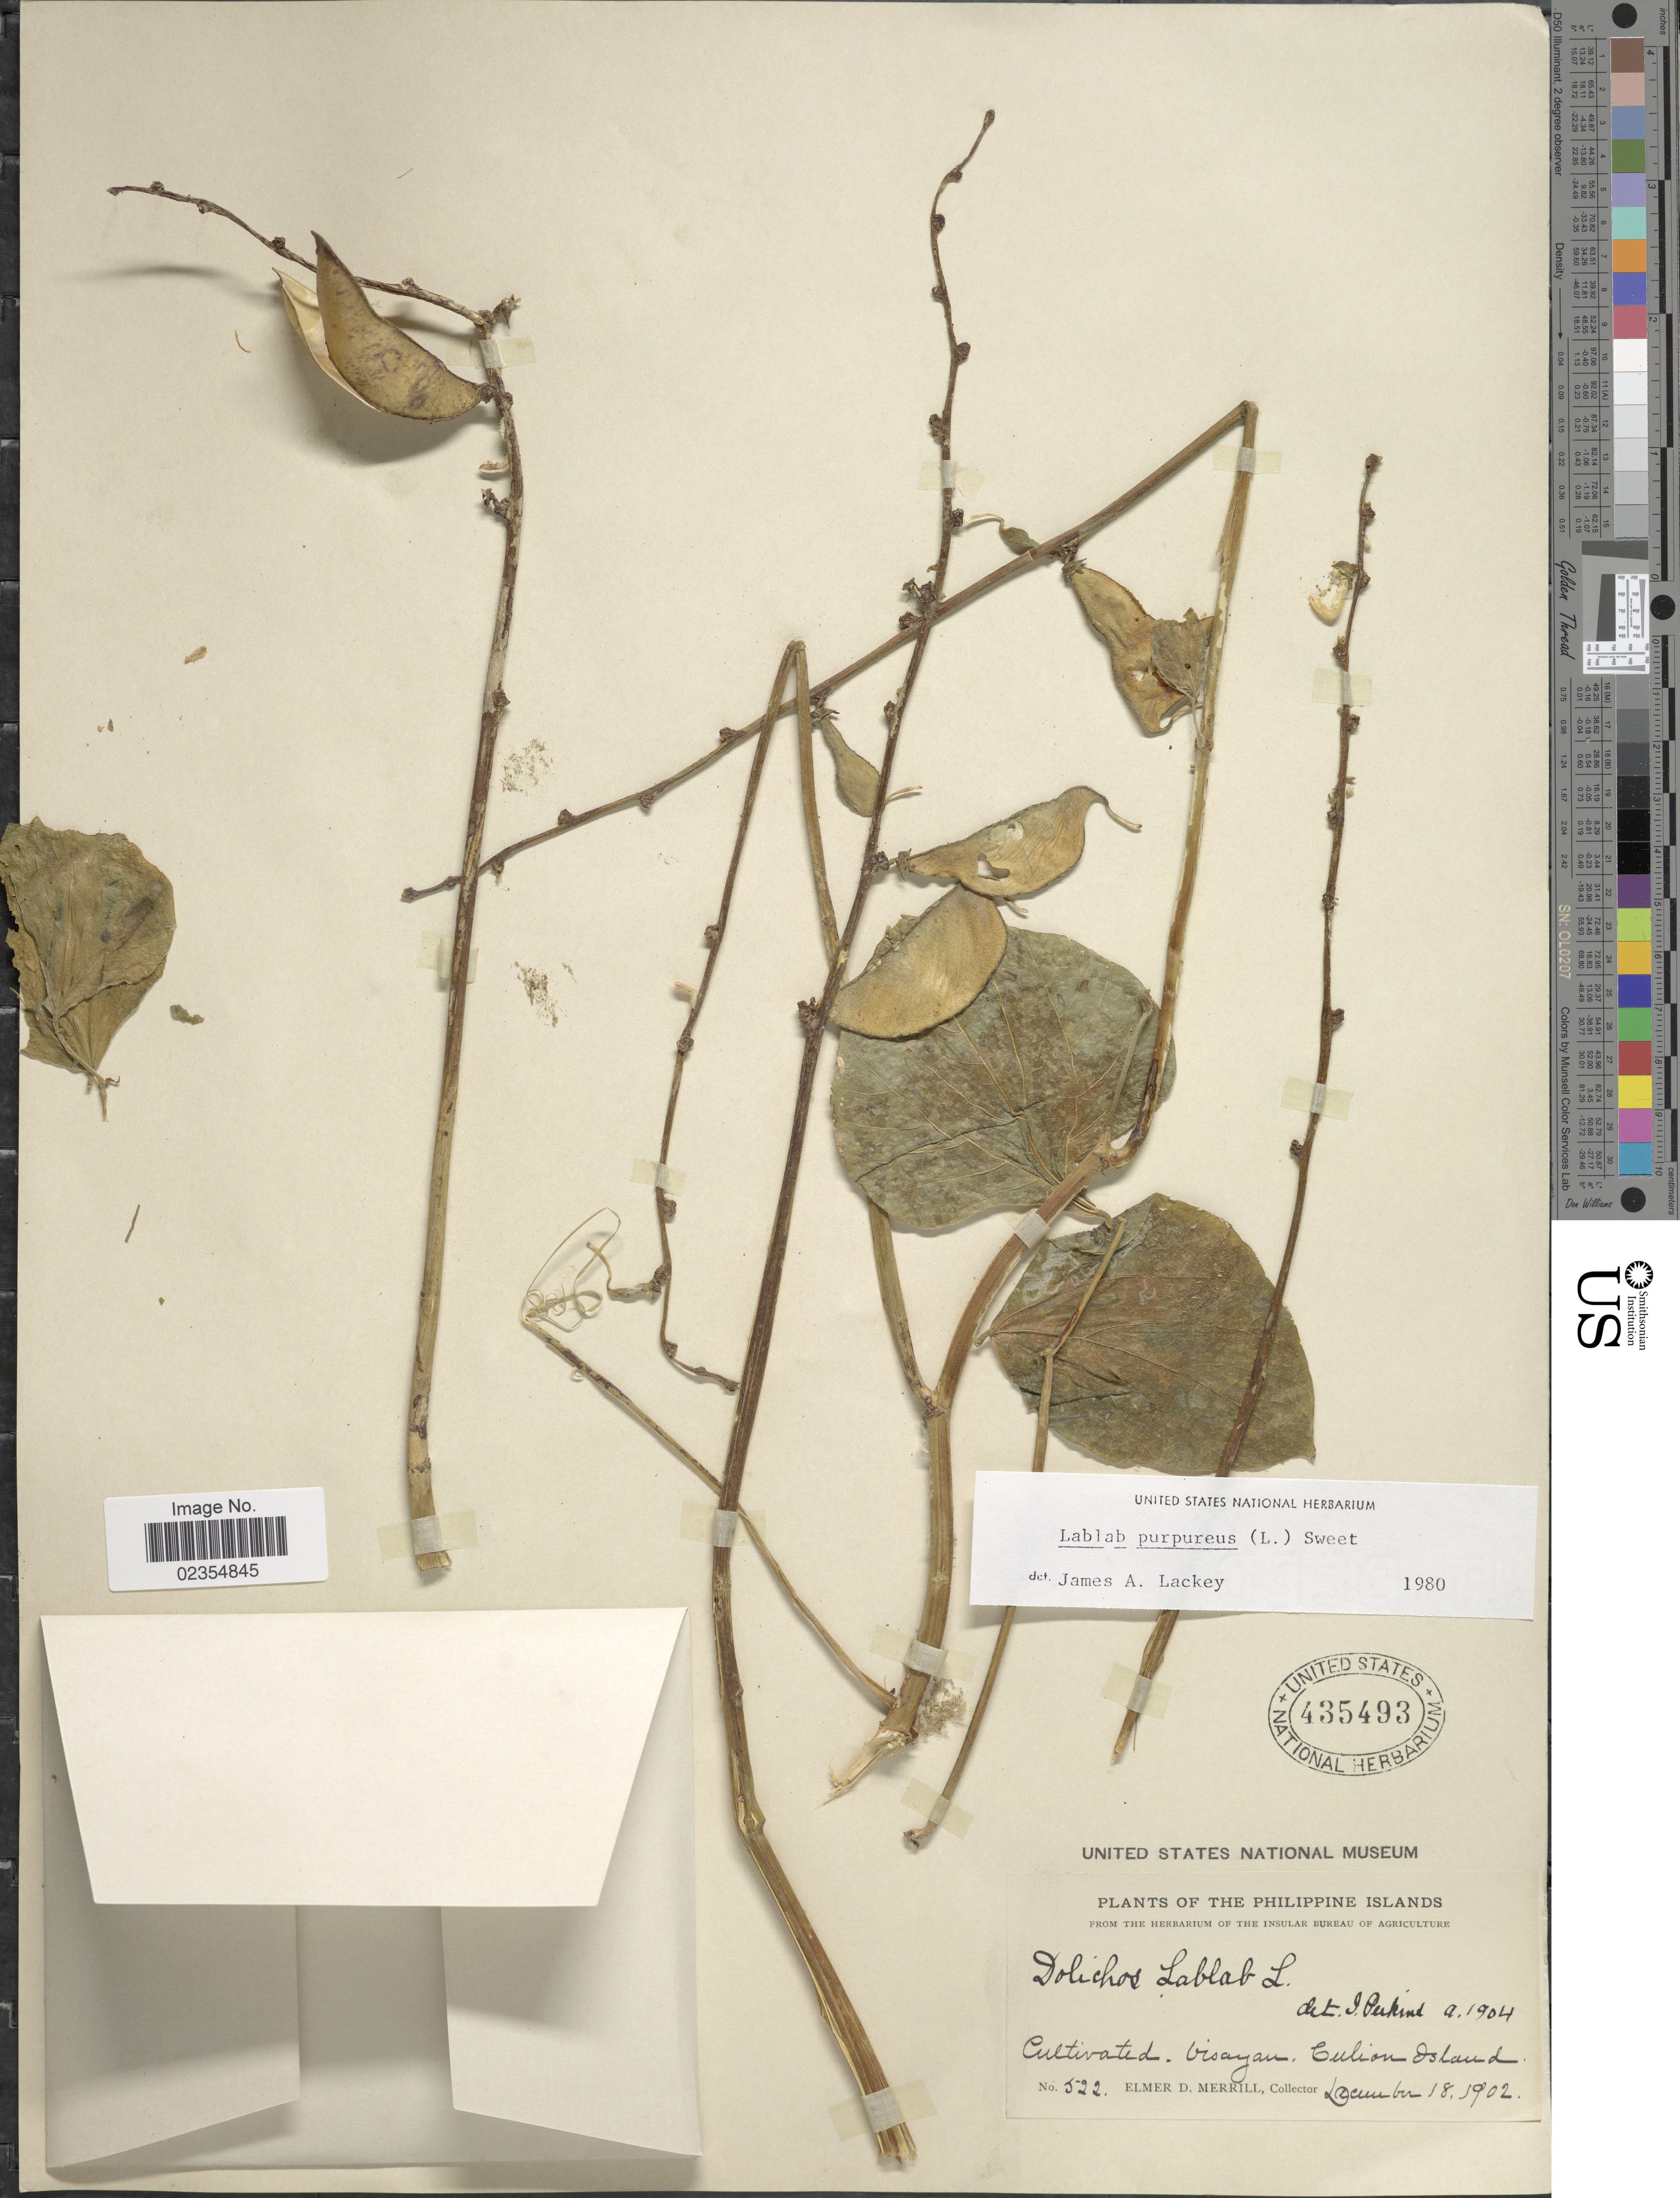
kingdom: Plantae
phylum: Tracheophyta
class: Magnoliopsida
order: Fabales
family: Fabaceae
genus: Lablab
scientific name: Lablab purpureus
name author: (L.) Sweet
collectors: E. D. Merrill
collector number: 522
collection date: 1902-12-18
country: Philippines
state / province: Mimaropa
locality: Philippine Islands, Visayan, Culion Island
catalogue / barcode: US 435493